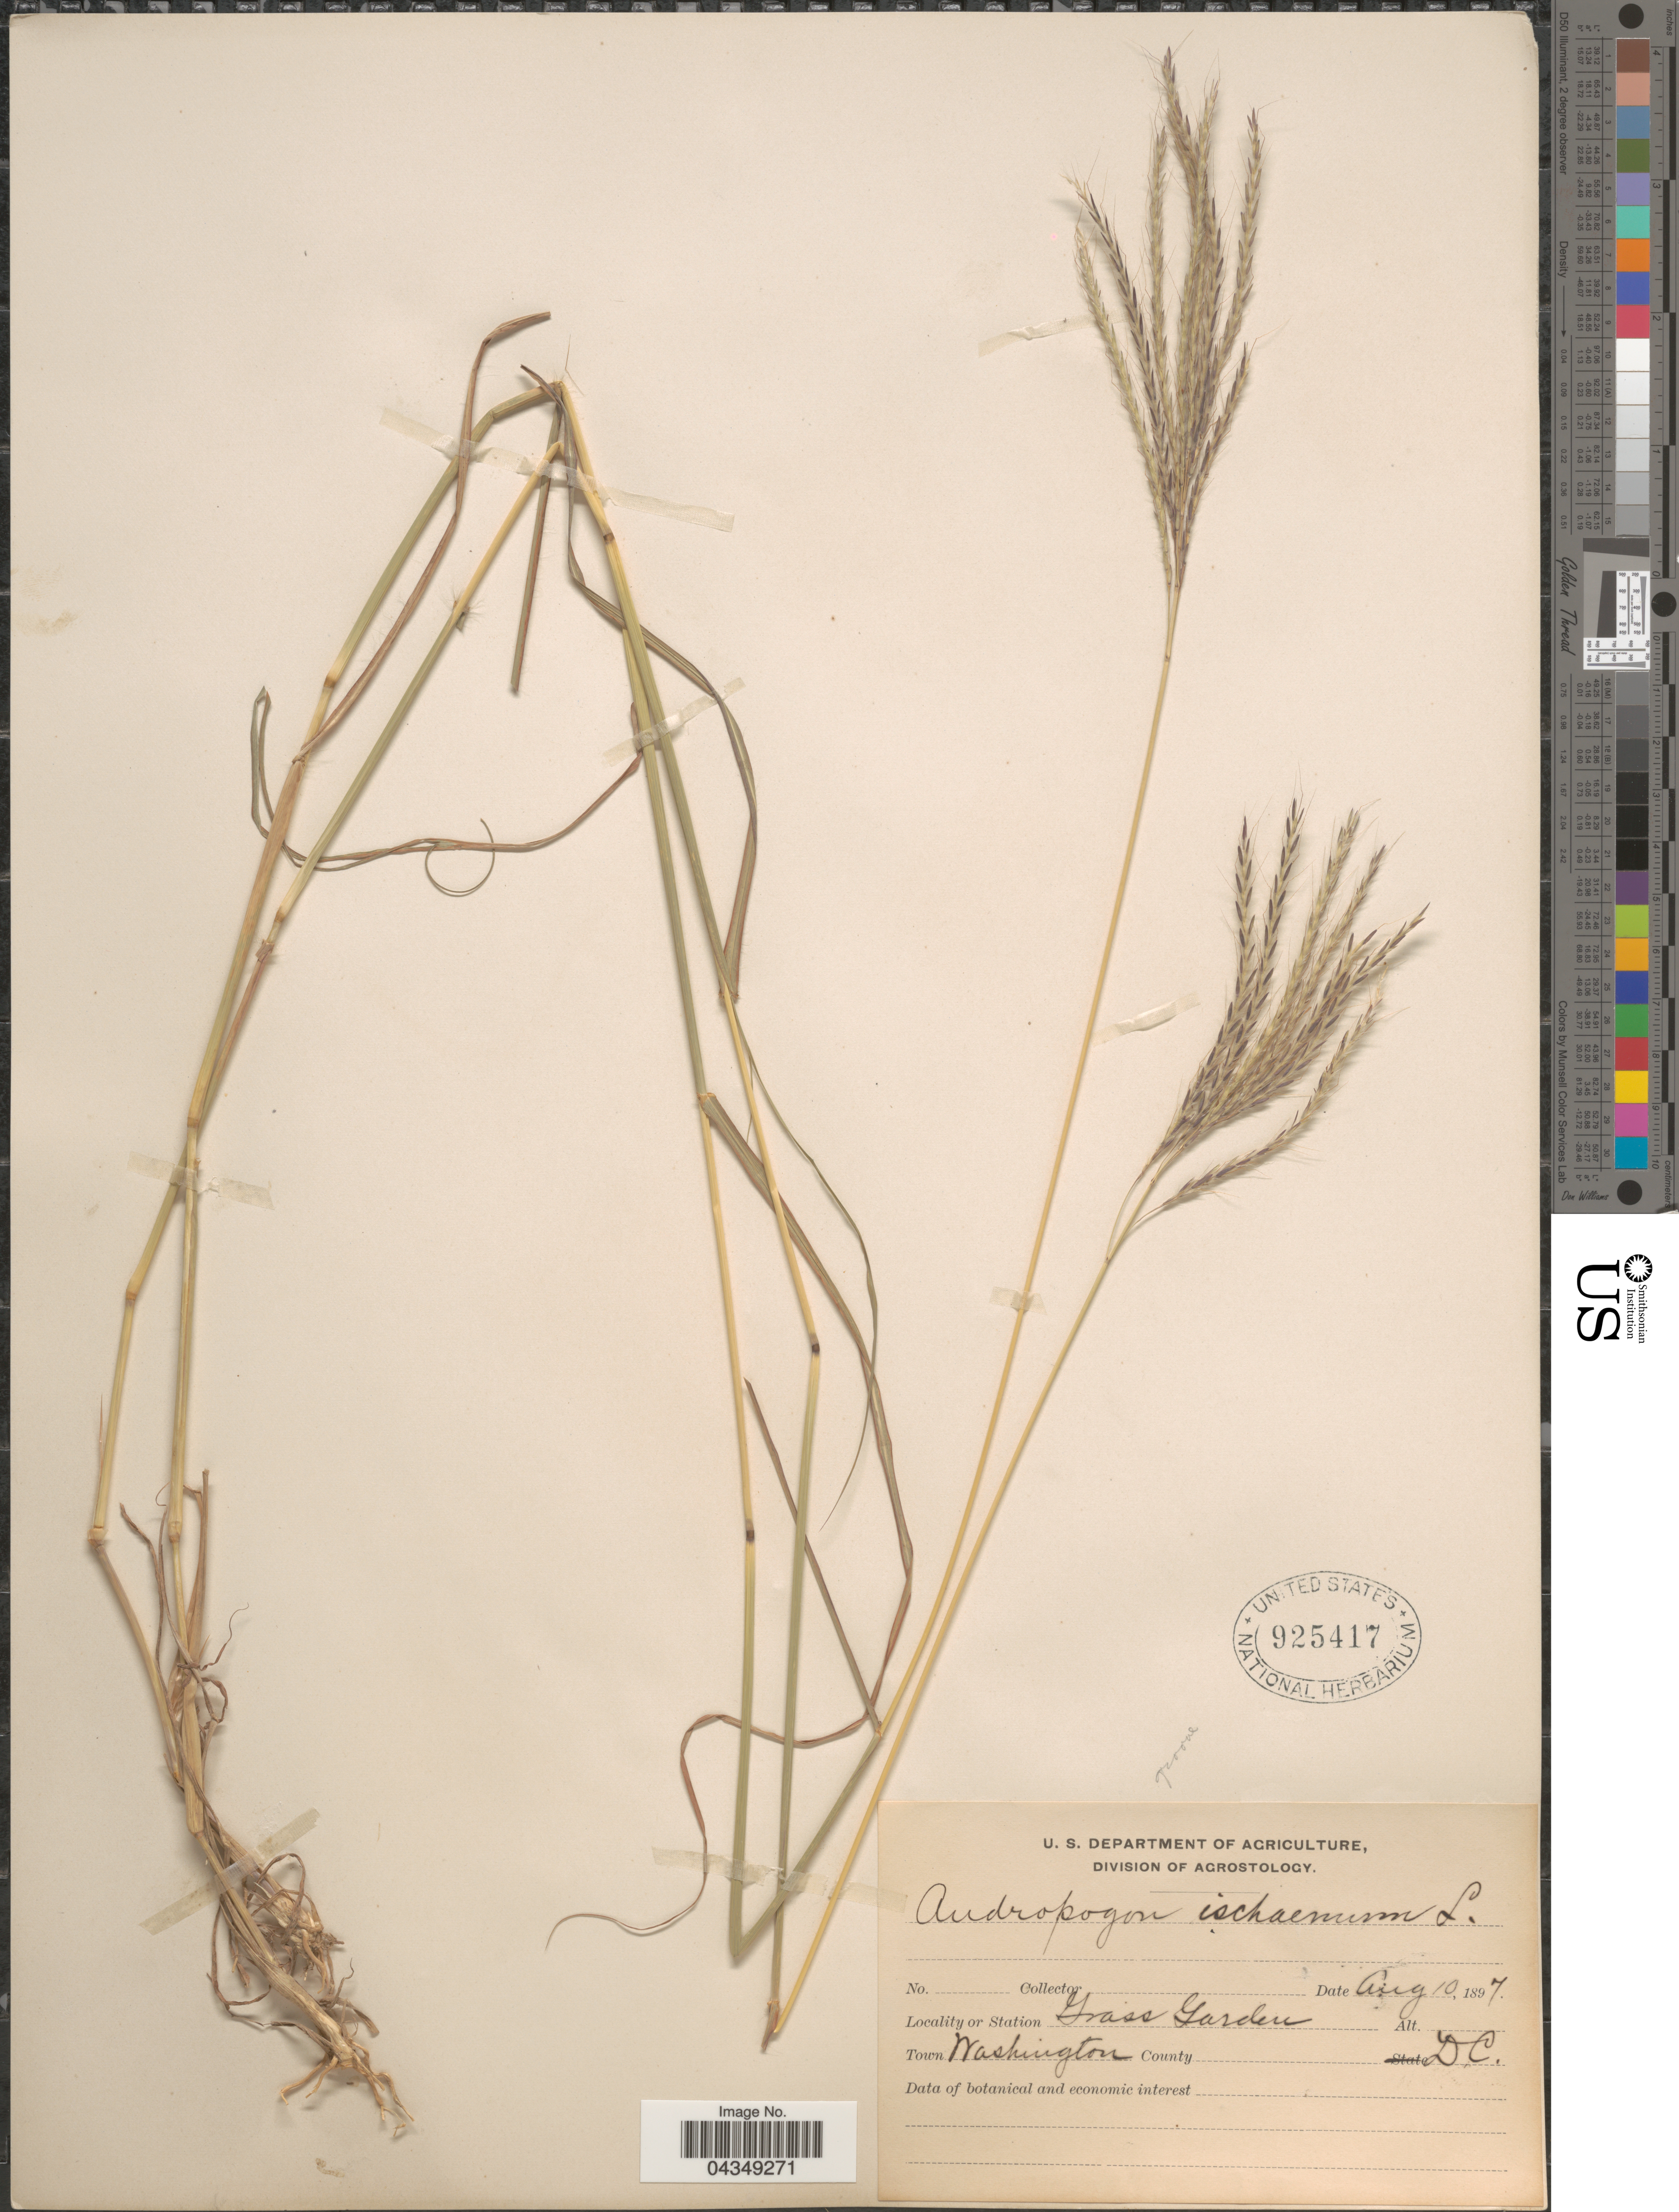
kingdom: Plantae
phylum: Tracheophyta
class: Liliopsida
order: Poales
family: Poaceae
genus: Bothriochloa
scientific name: Bothriochloa ischaemum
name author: (L.) Keng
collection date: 1897-08-10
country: United States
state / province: District of Columbia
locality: Station Grass Garden. Town Washington.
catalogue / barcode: US 925417